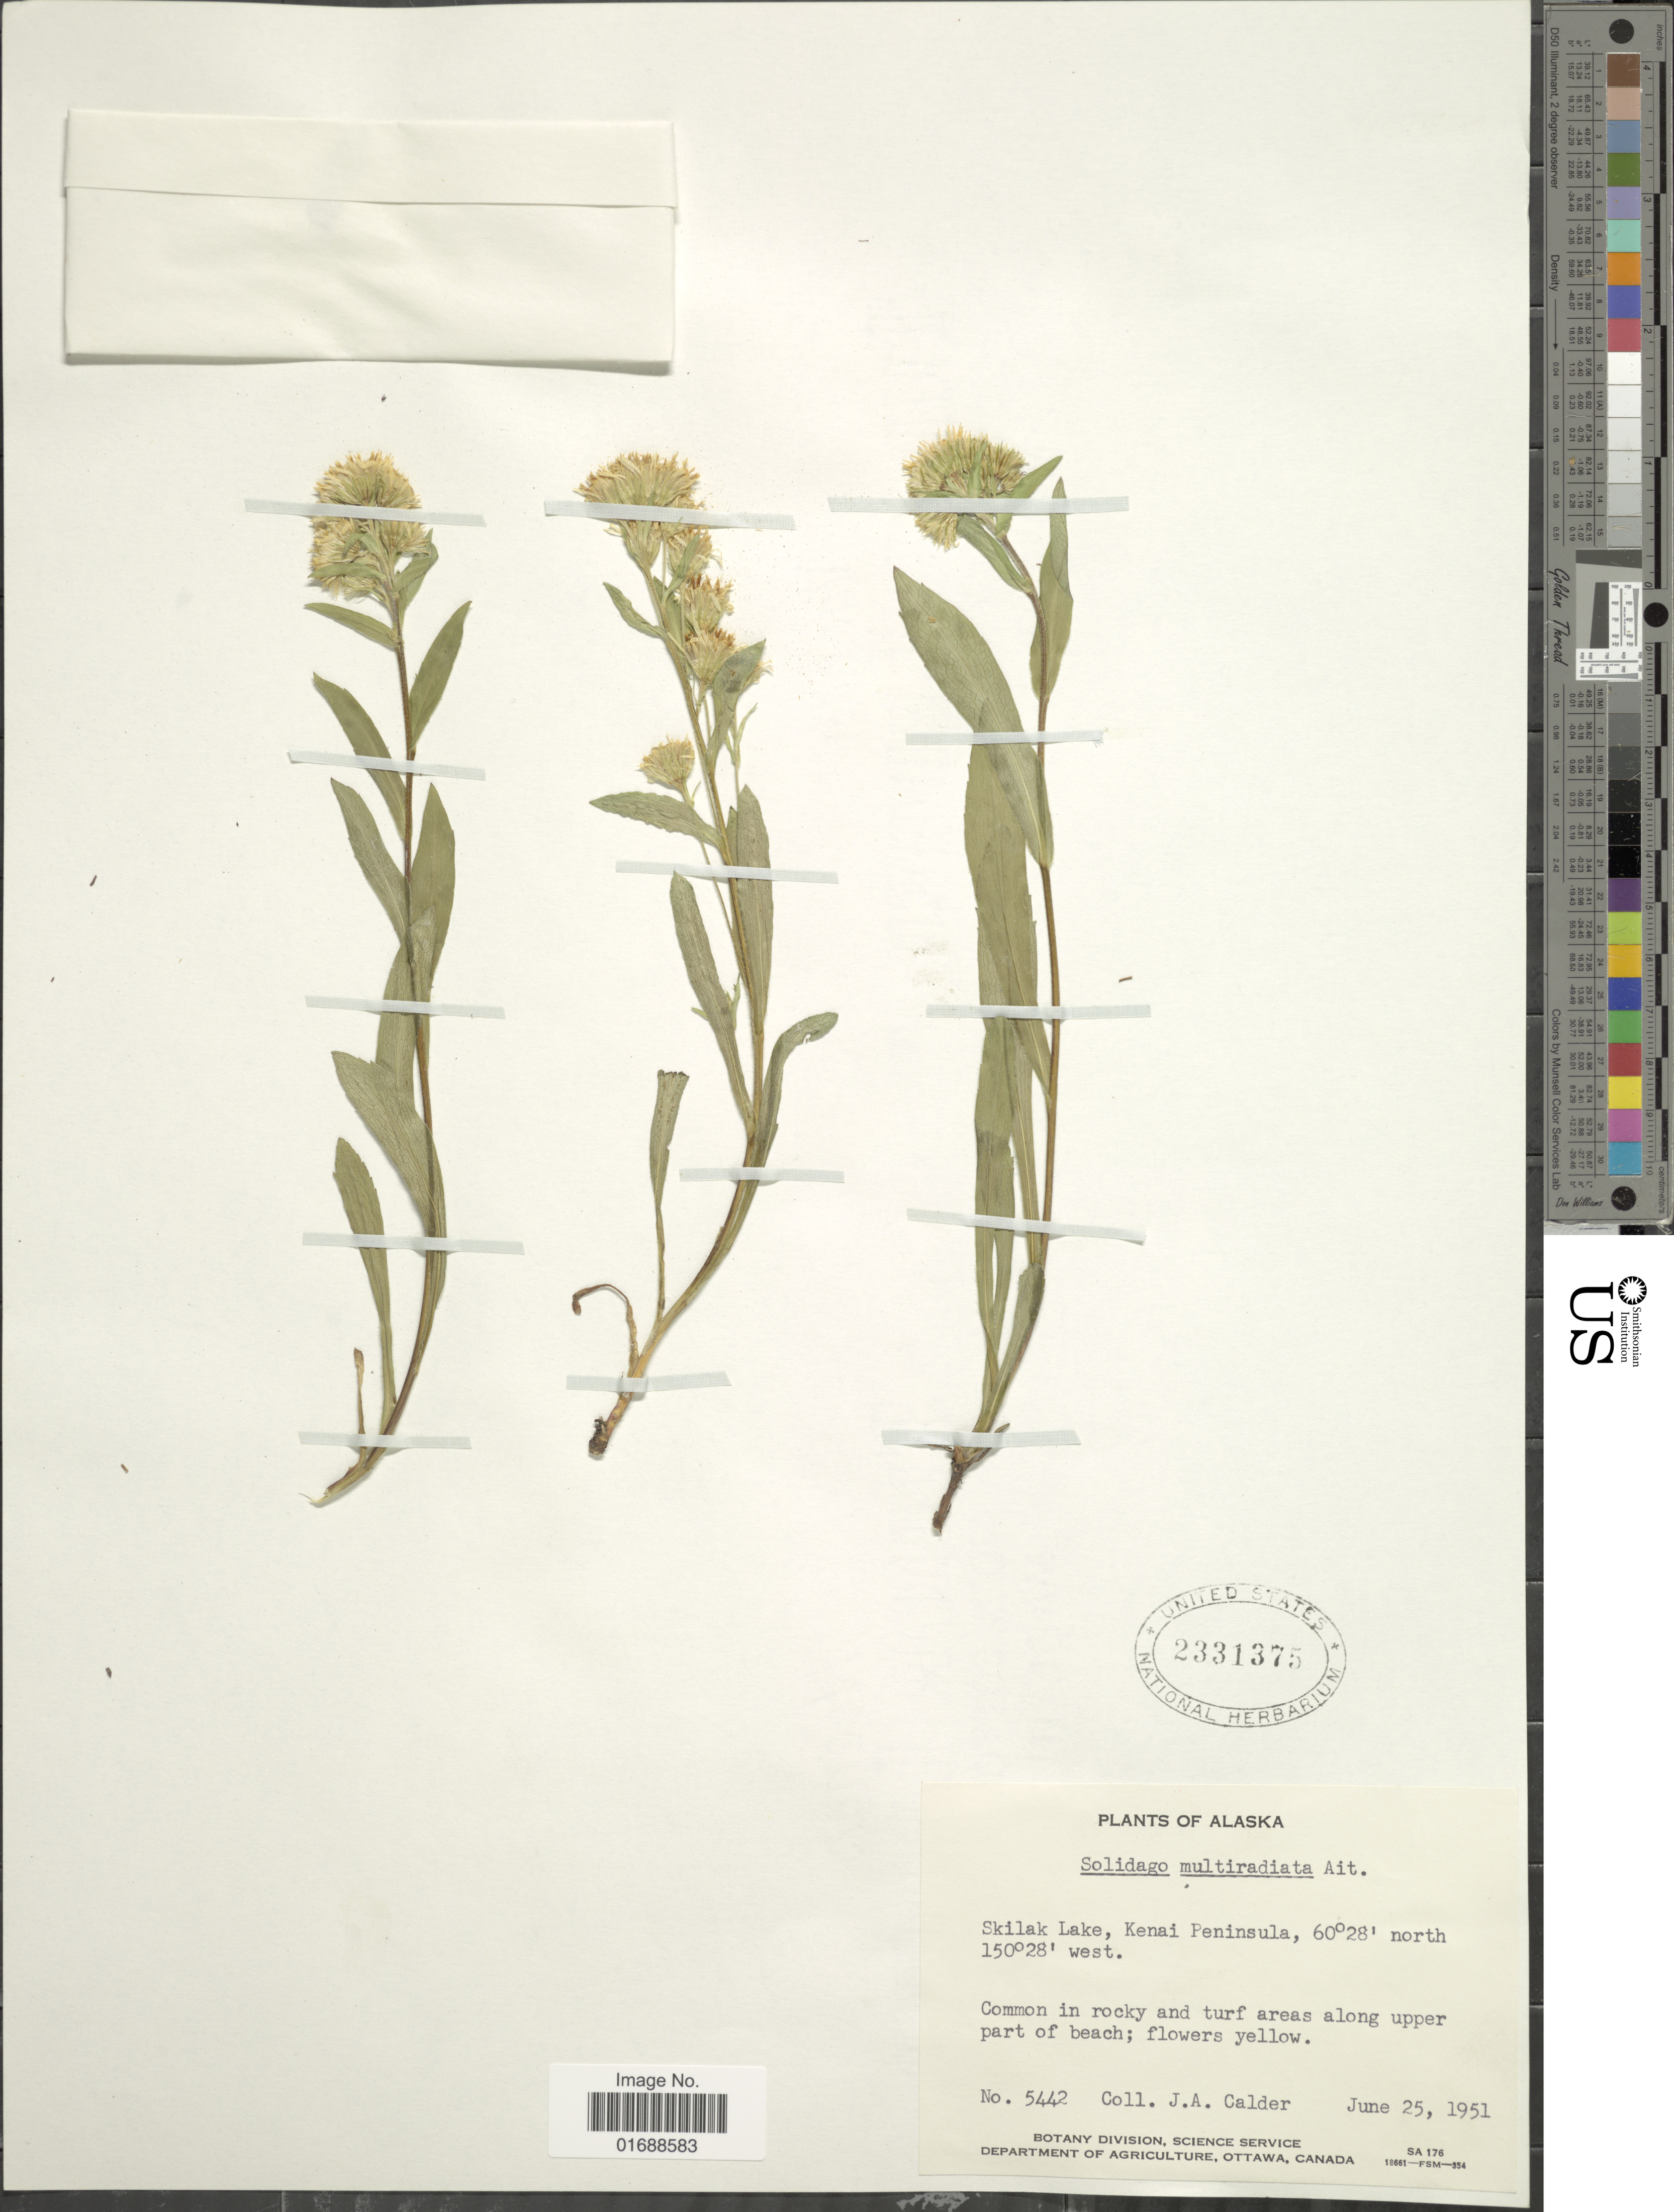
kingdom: Plantae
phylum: Tracheophyta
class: Magnoliopsida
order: Asterales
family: Asteraceae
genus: Solidago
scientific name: Solidago multiradiata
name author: Aiton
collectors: J. A. Calder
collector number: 5442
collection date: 1951-06-25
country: United States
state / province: Alaska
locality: Skilak Lake, Kenai Peninsula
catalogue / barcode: US 2331375